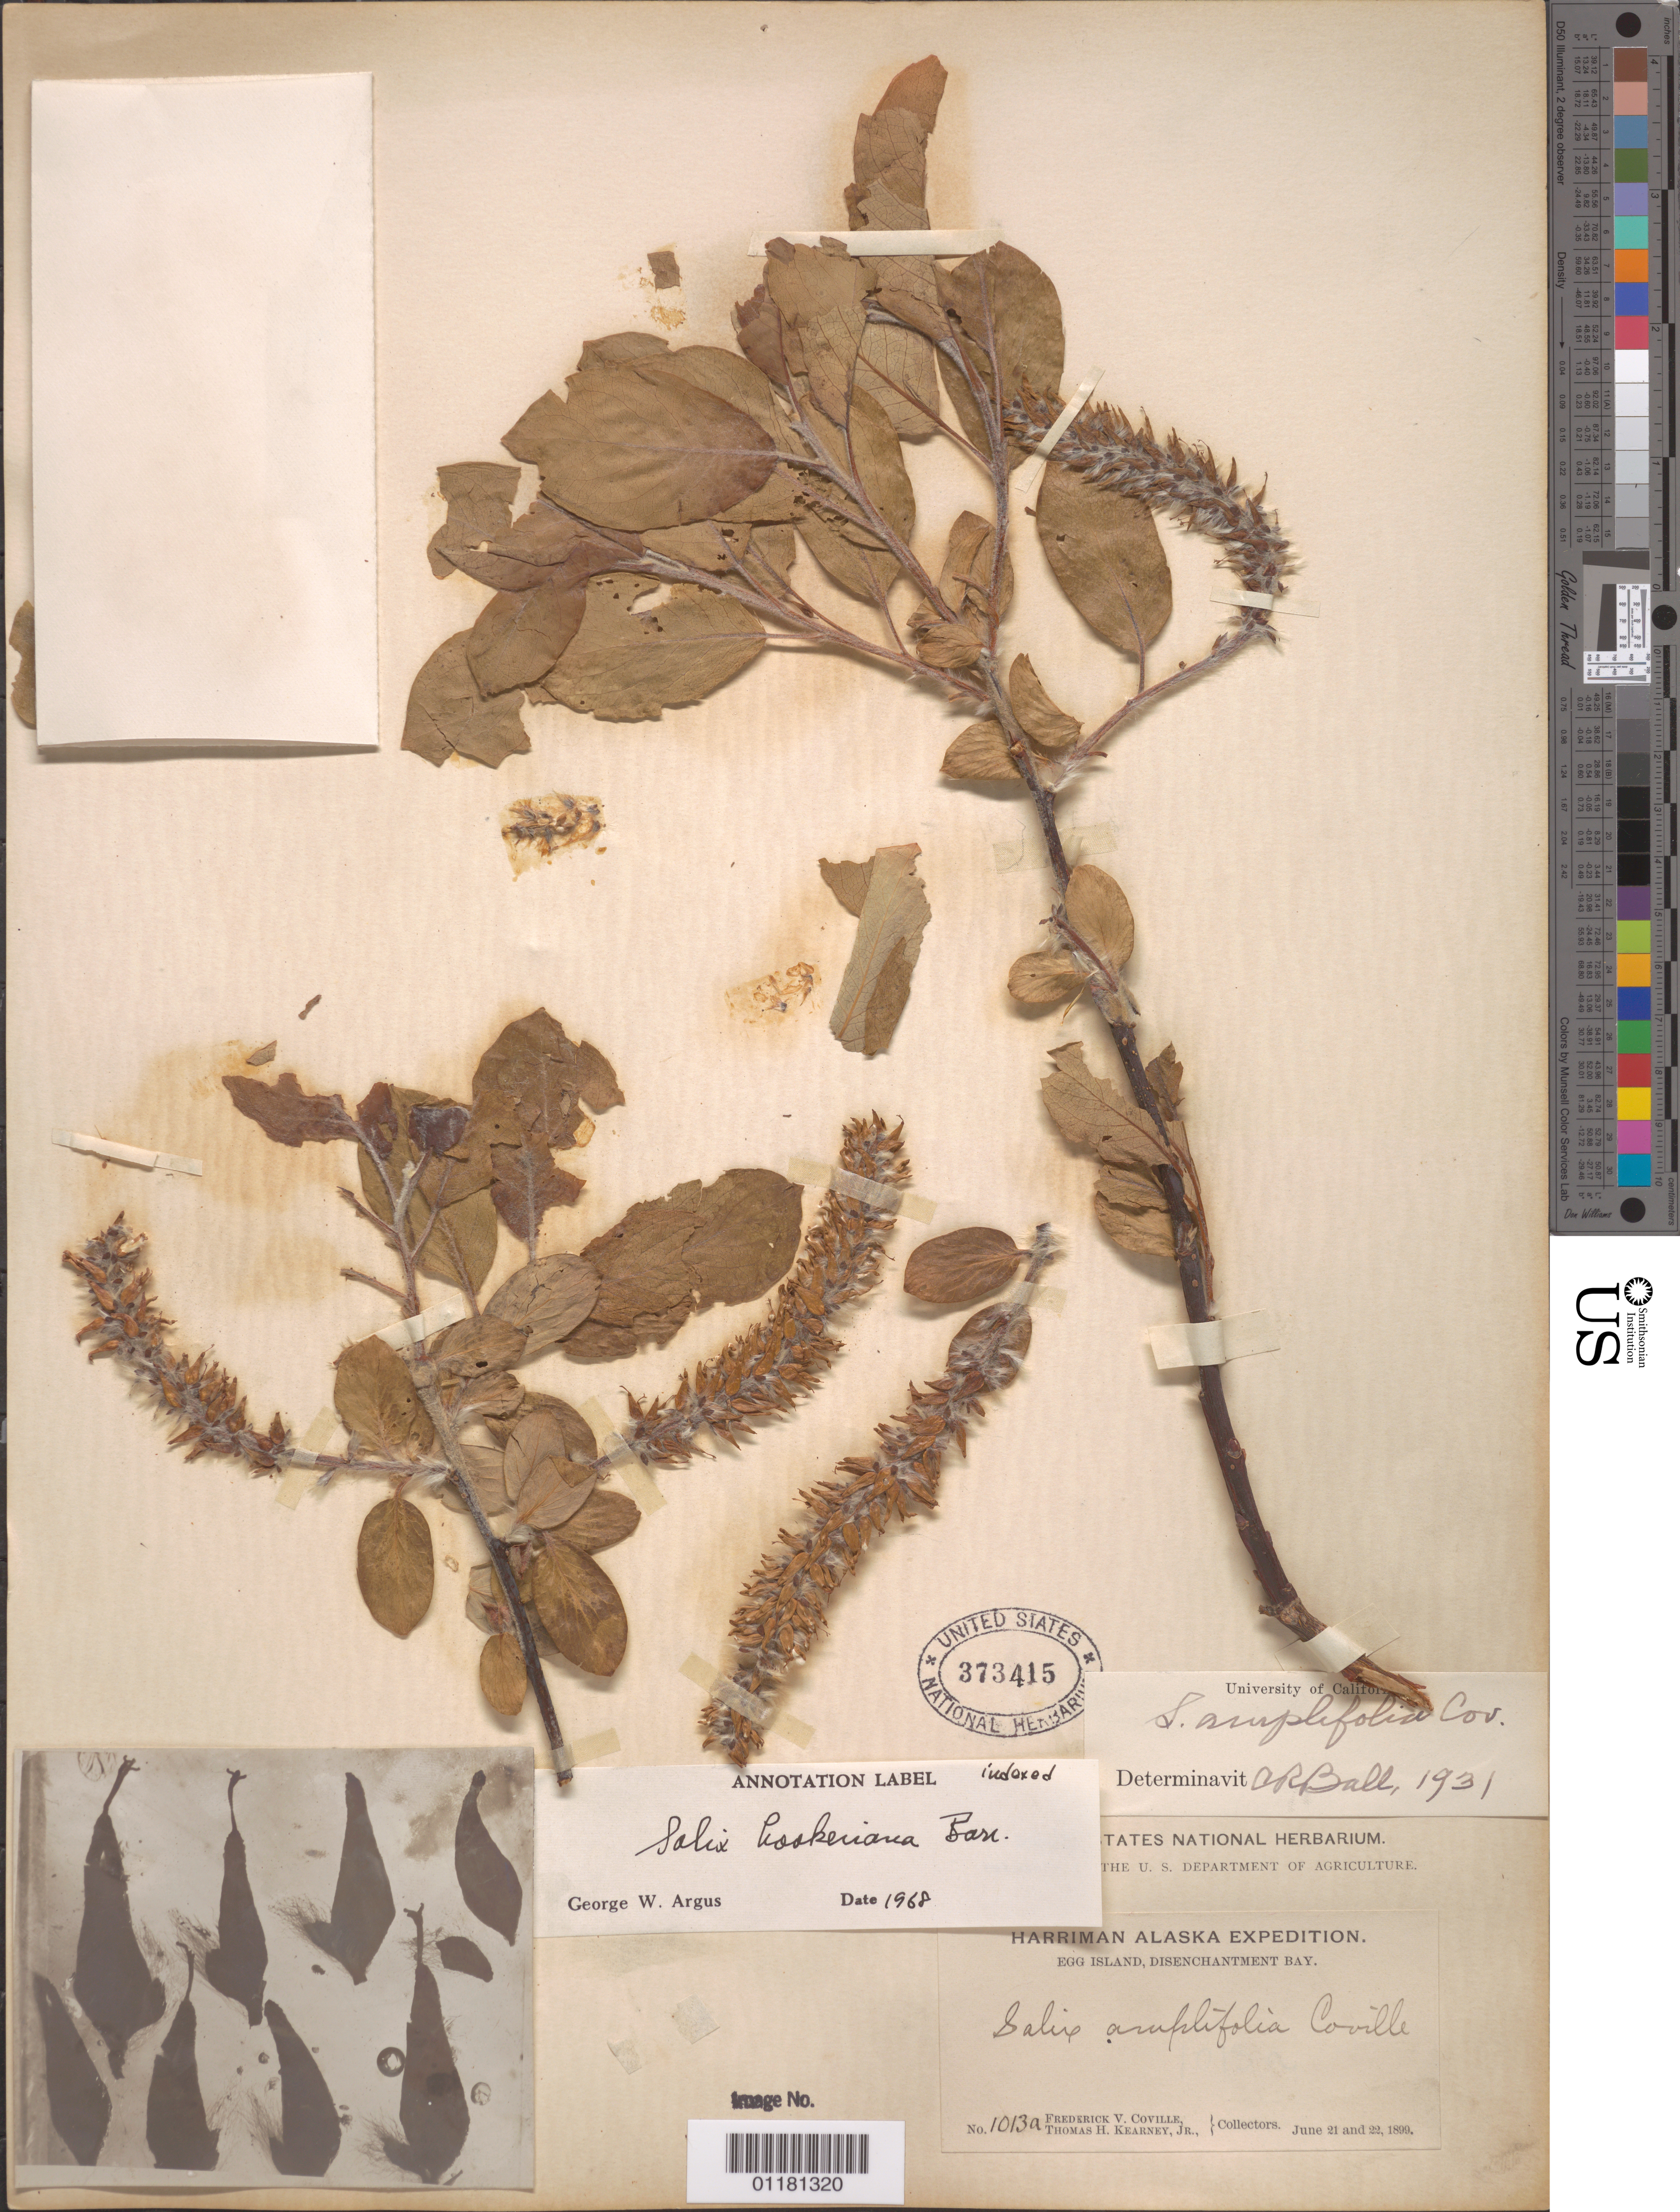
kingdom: Plantae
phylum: Tracheophyta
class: Magnoliopsida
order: Malpighiales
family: Salicaceae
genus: Salix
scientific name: Salix hookeriana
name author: Barratt ex Hook.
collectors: F. V. Coville & T. H. Kearney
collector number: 1013a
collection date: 1899-06-21,1899-06-22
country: United States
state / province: Alaska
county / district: Disenchantment Bay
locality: Egg Island.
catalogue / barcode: US 373415